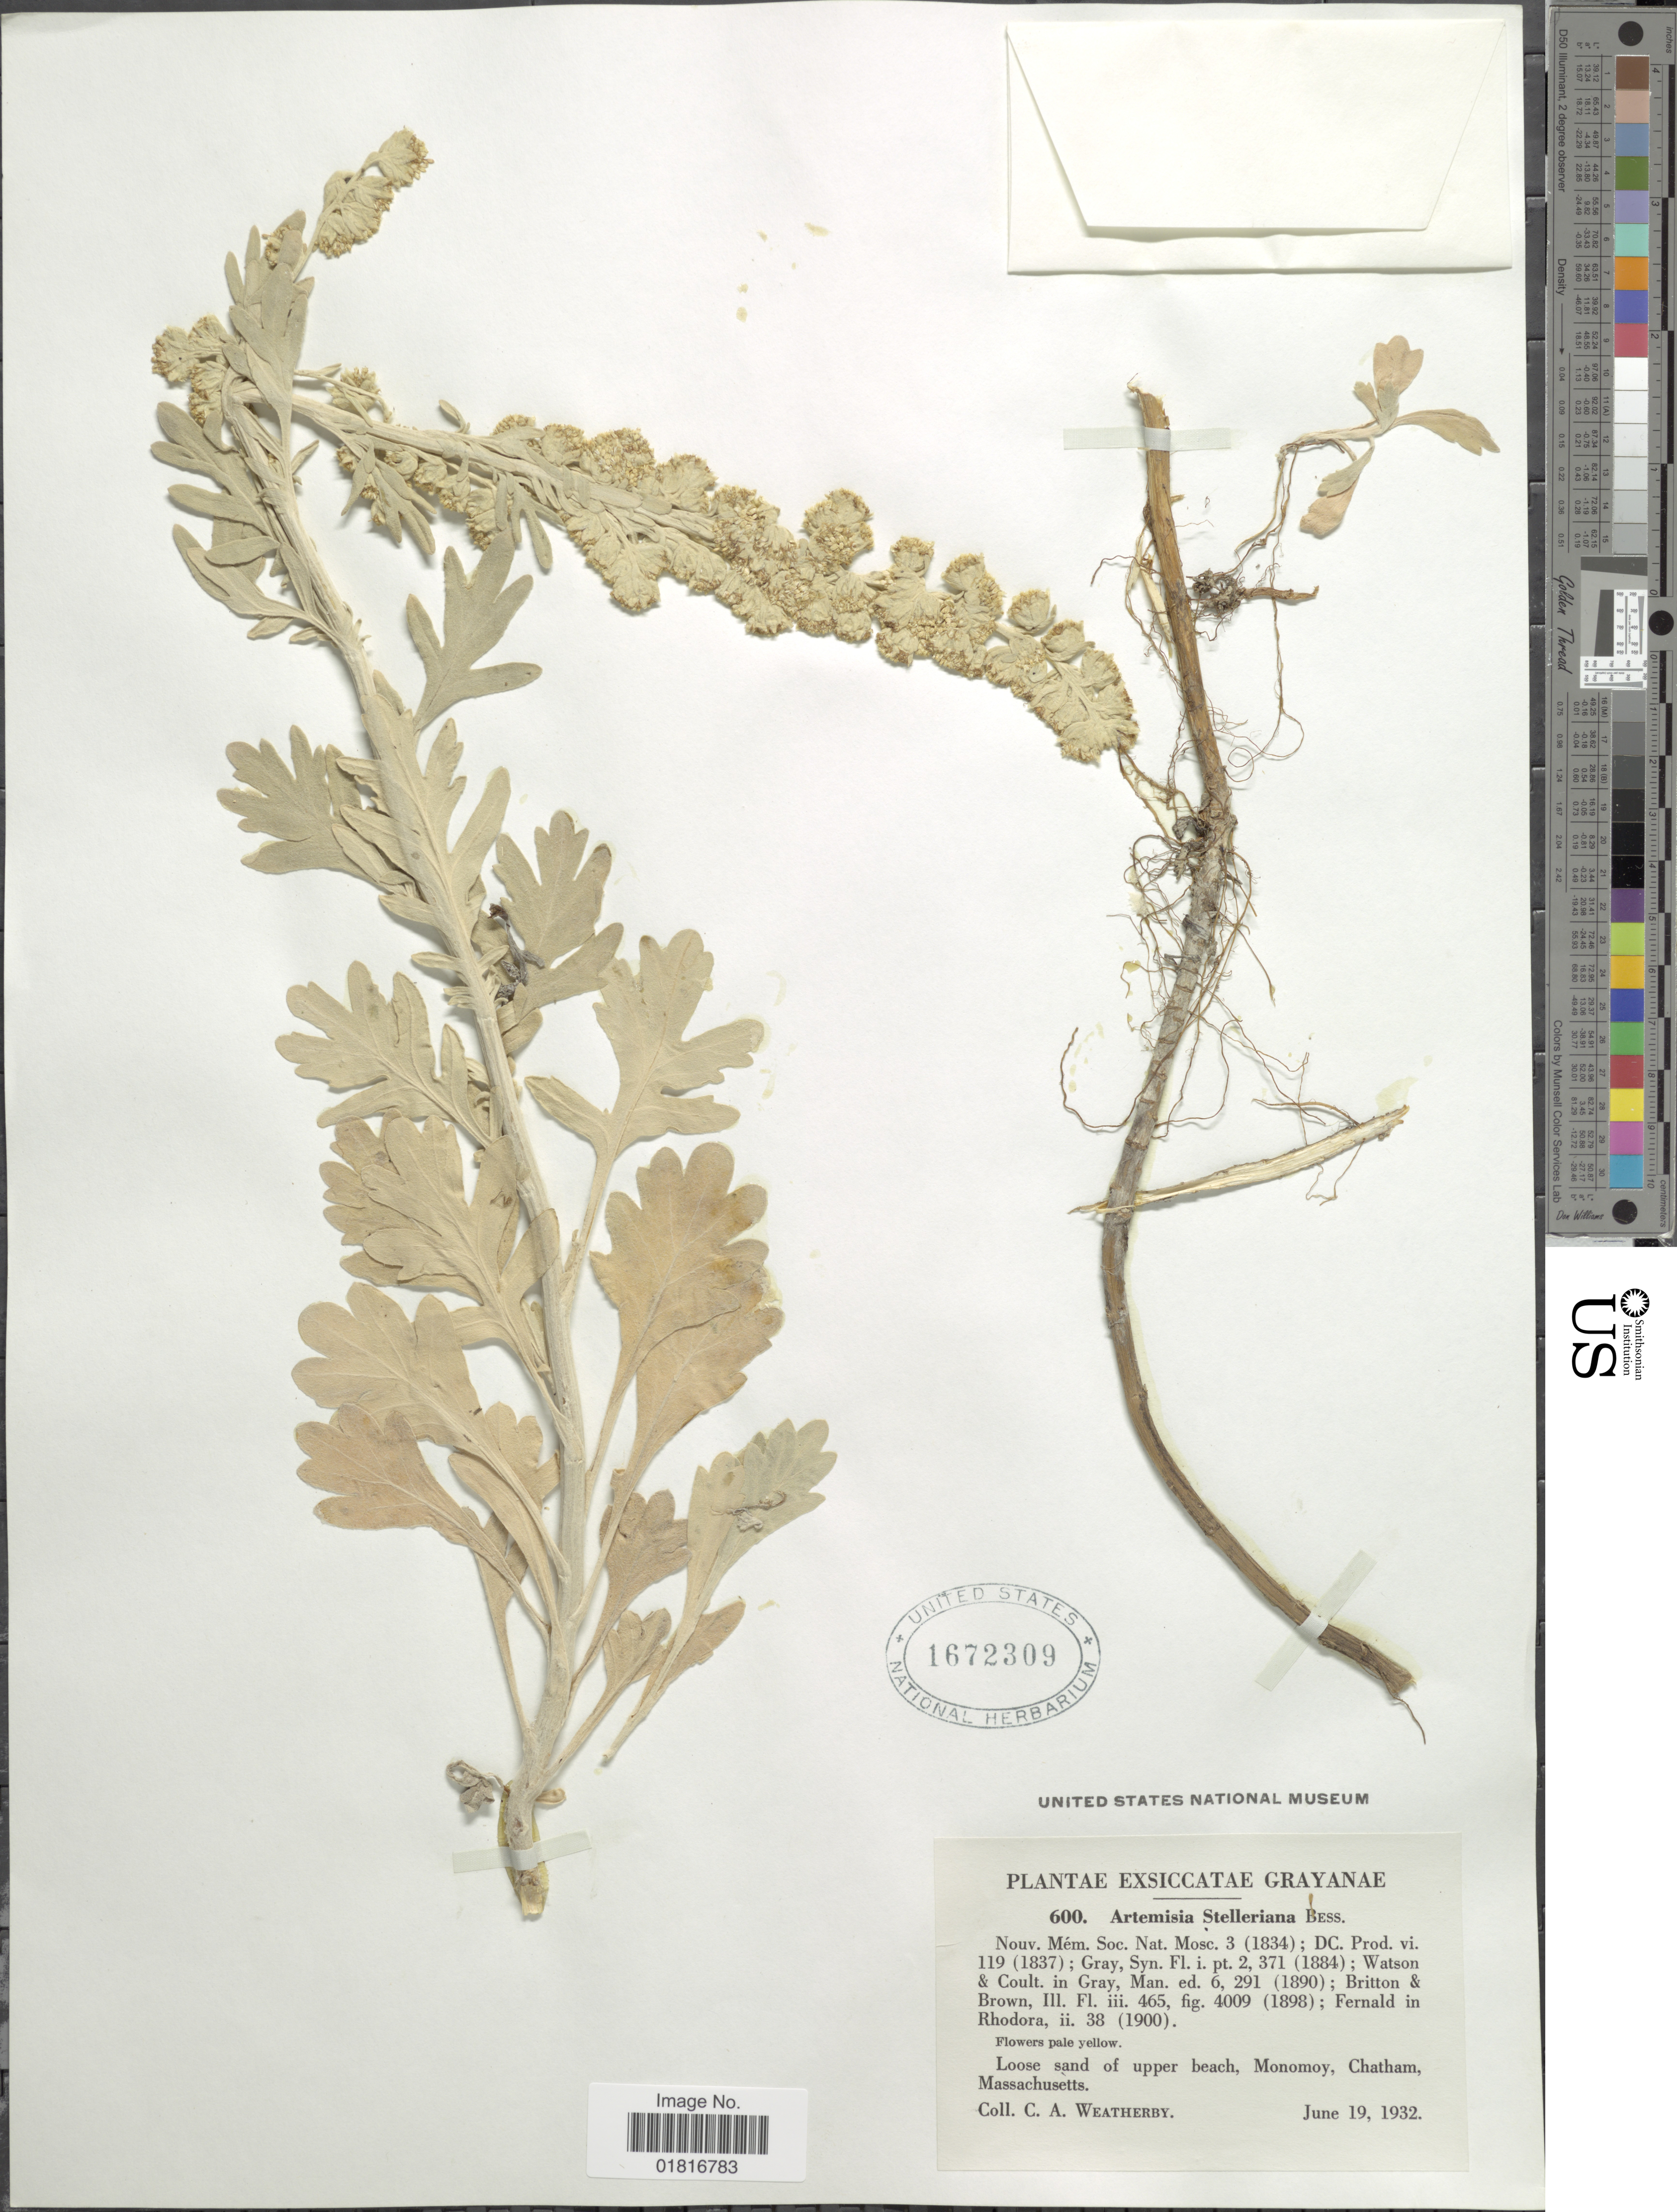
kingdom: Plantae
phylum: Tracheophyta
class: Magnoliopsida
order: Asterales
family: Asteraceae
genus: Artemisia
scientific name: Artemisia stelleriana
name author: Besser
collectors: C. A. Weatherby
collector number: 600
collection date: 1932-06-19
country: United States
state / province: Massachusetts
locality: Losse sand of upper beach, Monomoy, Chatham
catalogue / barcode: US 1672309